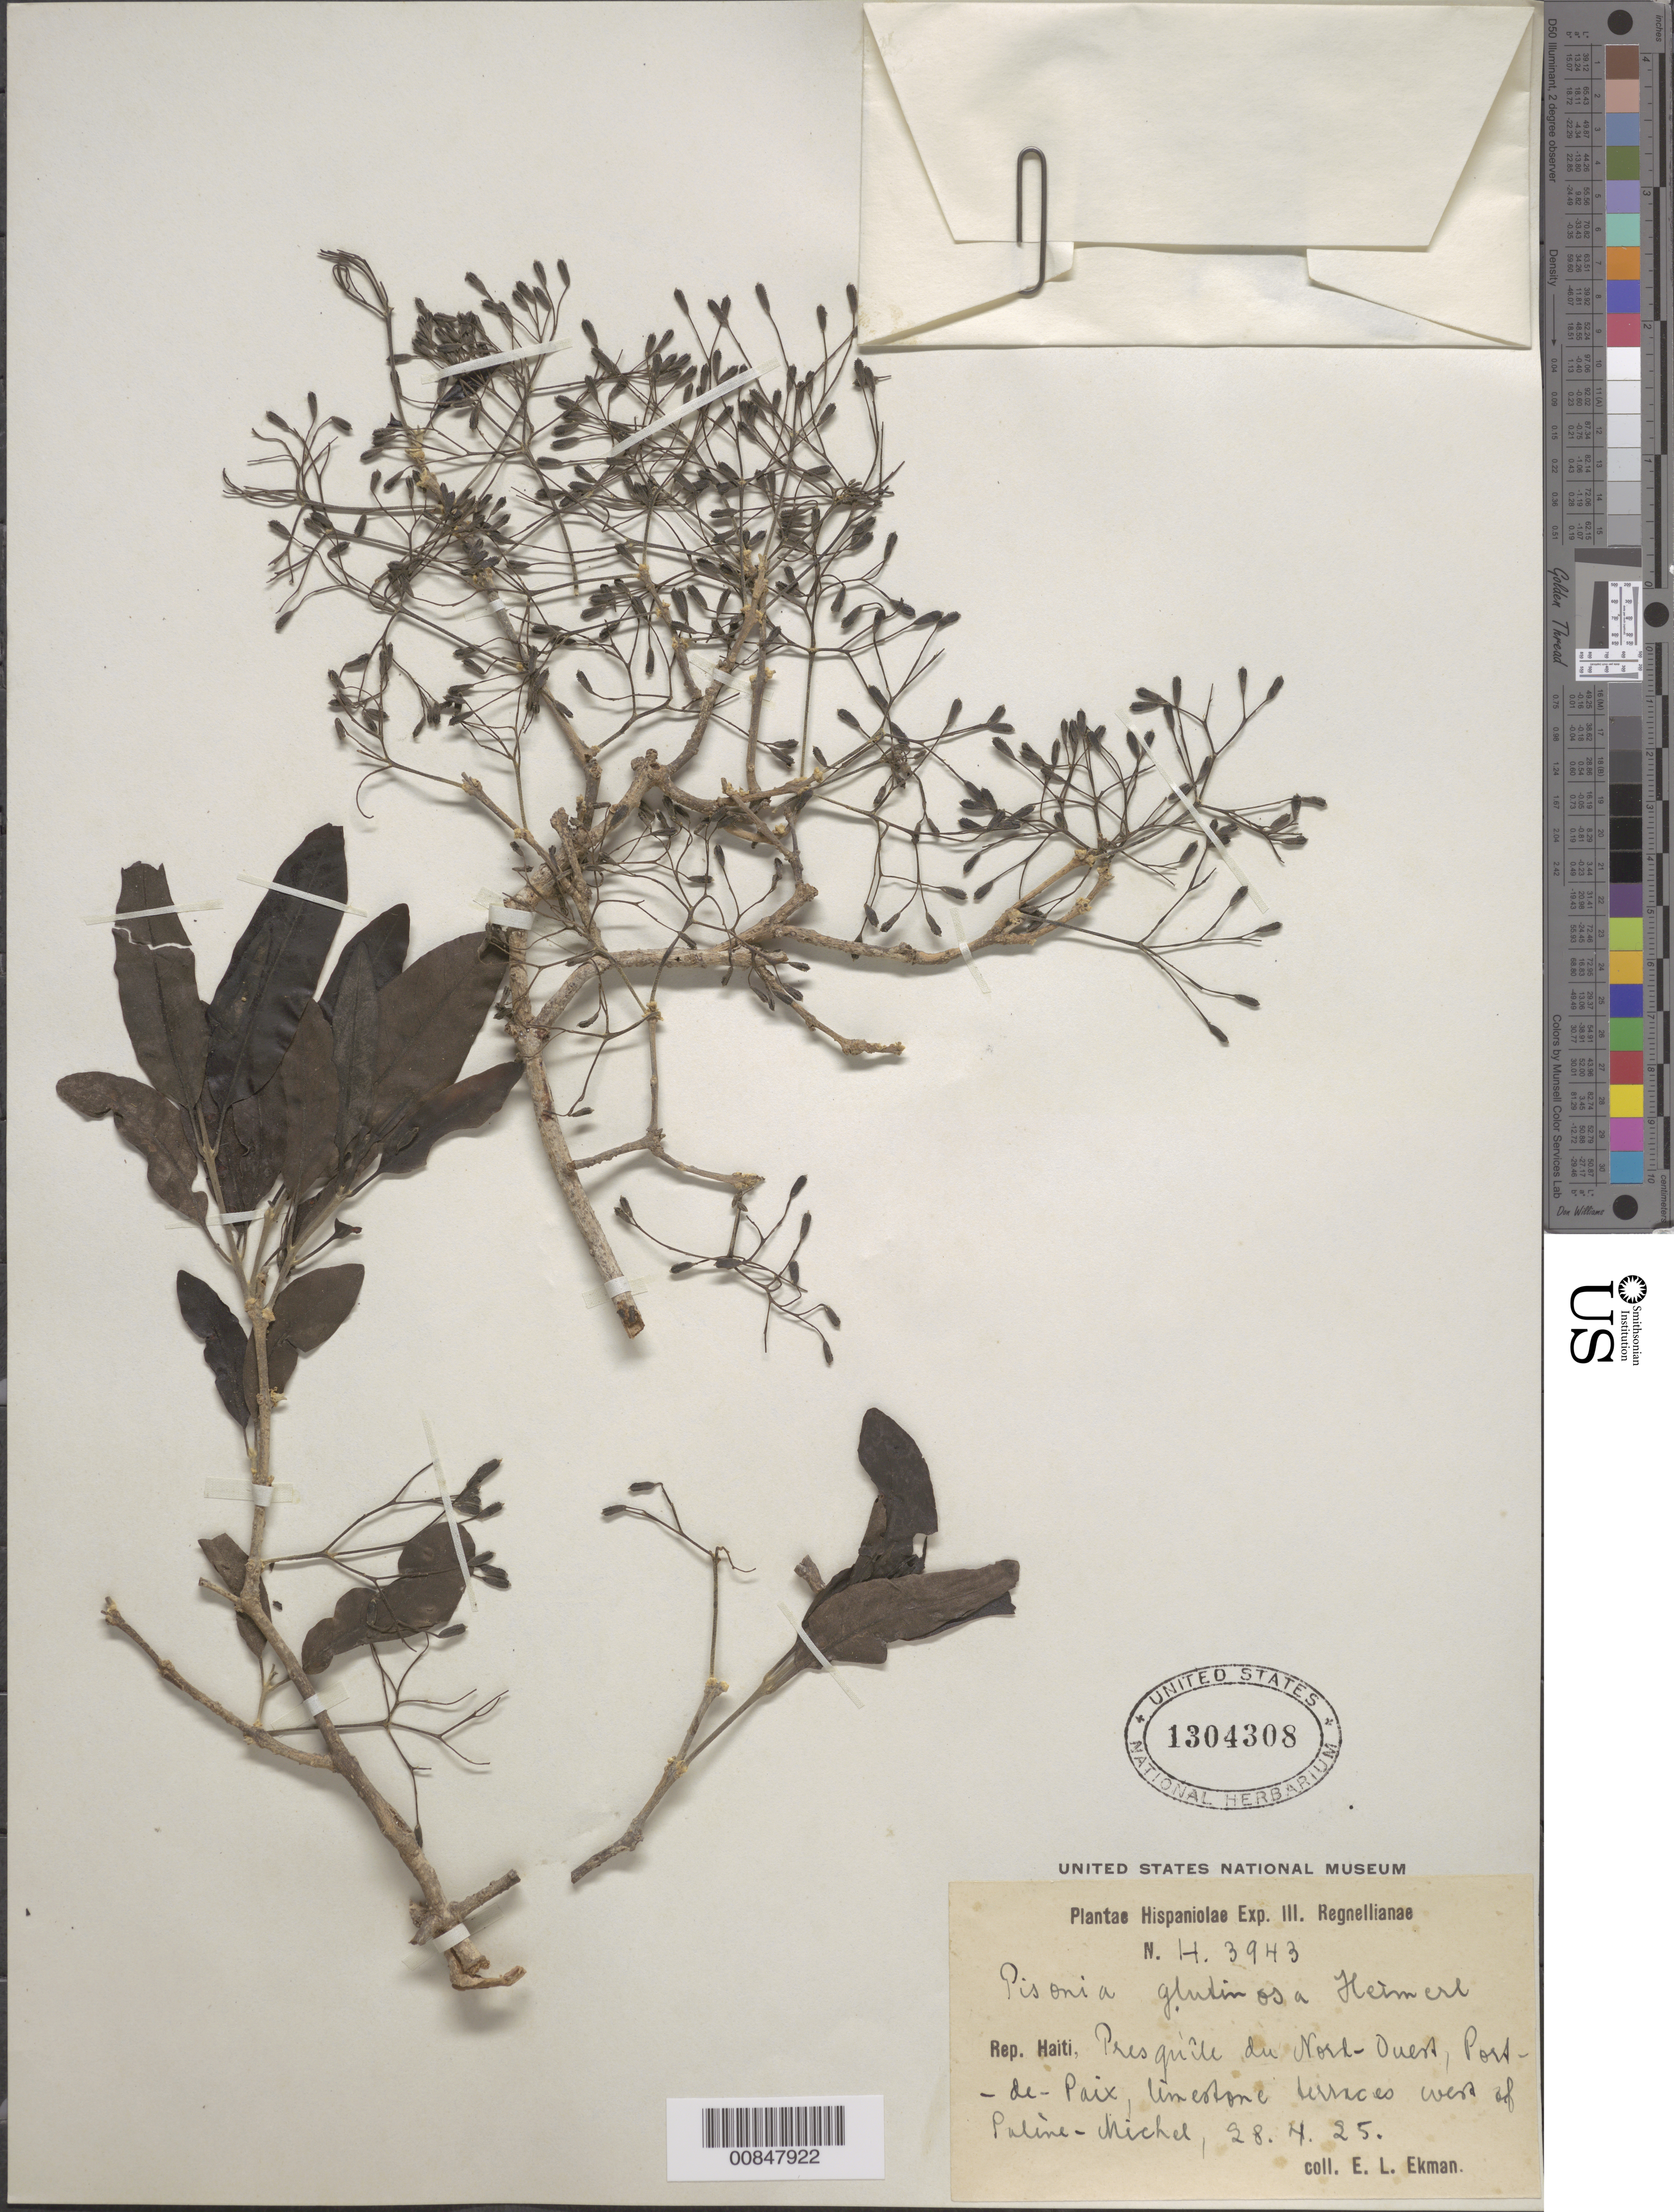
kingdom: Plantae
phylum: Tracheophyta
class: Magnoliopsida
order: Caryophyllales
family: Nyctaginaceae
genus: Pisonia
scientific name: Pisonia albida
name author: (Heimerl) Britton ex Standl.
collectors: E. L. Ekman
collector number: H 3943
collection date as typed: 28 Apr 1925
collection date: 1925-04-28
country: Haiti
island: Hispaniola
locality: Presqu'île du Nord-Ouest, Port-de-Paix, west of Saline- Michel.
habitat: Limestone terraces.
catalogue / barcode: US 1304308